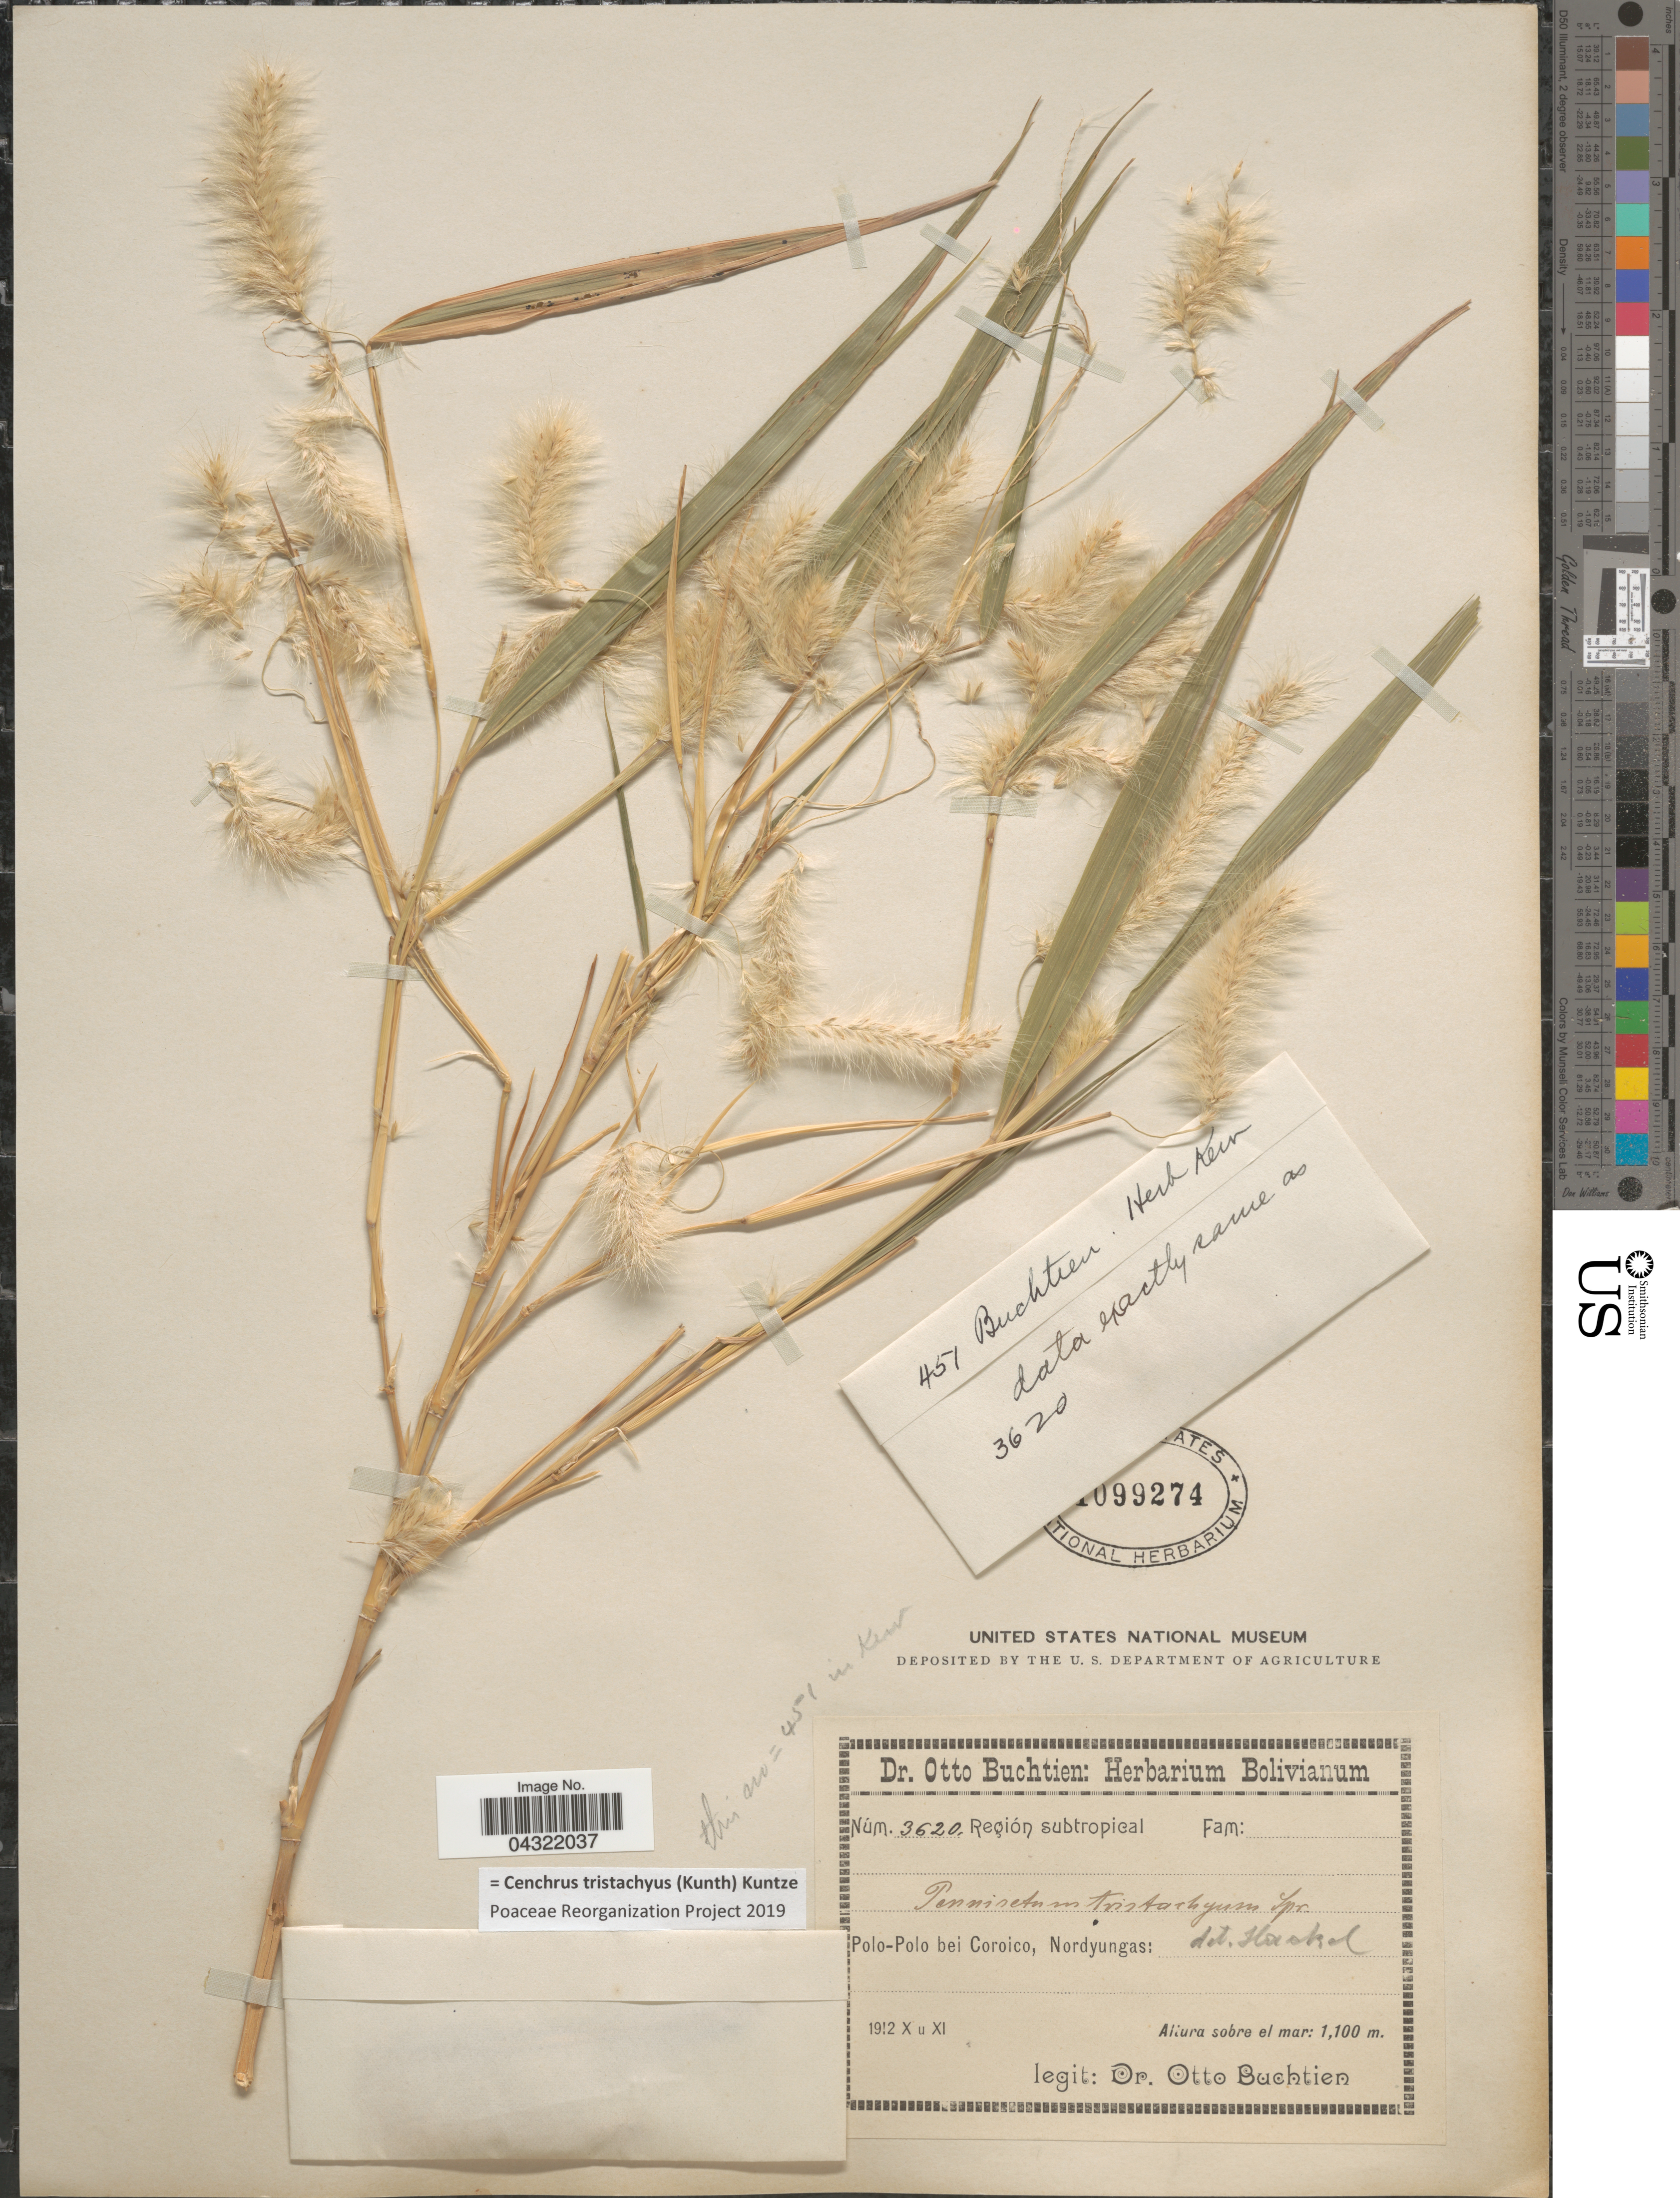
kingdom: Plantae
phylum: Tracheophyta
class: Liliopsida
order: Poales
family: Poaceae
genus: Cenchrus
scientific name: Cenchrus tristachyus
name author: (Kunth) Kuntze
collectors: O. Buchtien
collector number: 3620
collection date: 1912-10/1912-11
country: Bolivia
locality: Región subtropical. Polo-Polo bei Coroico, Nordyungas.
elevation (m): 1100